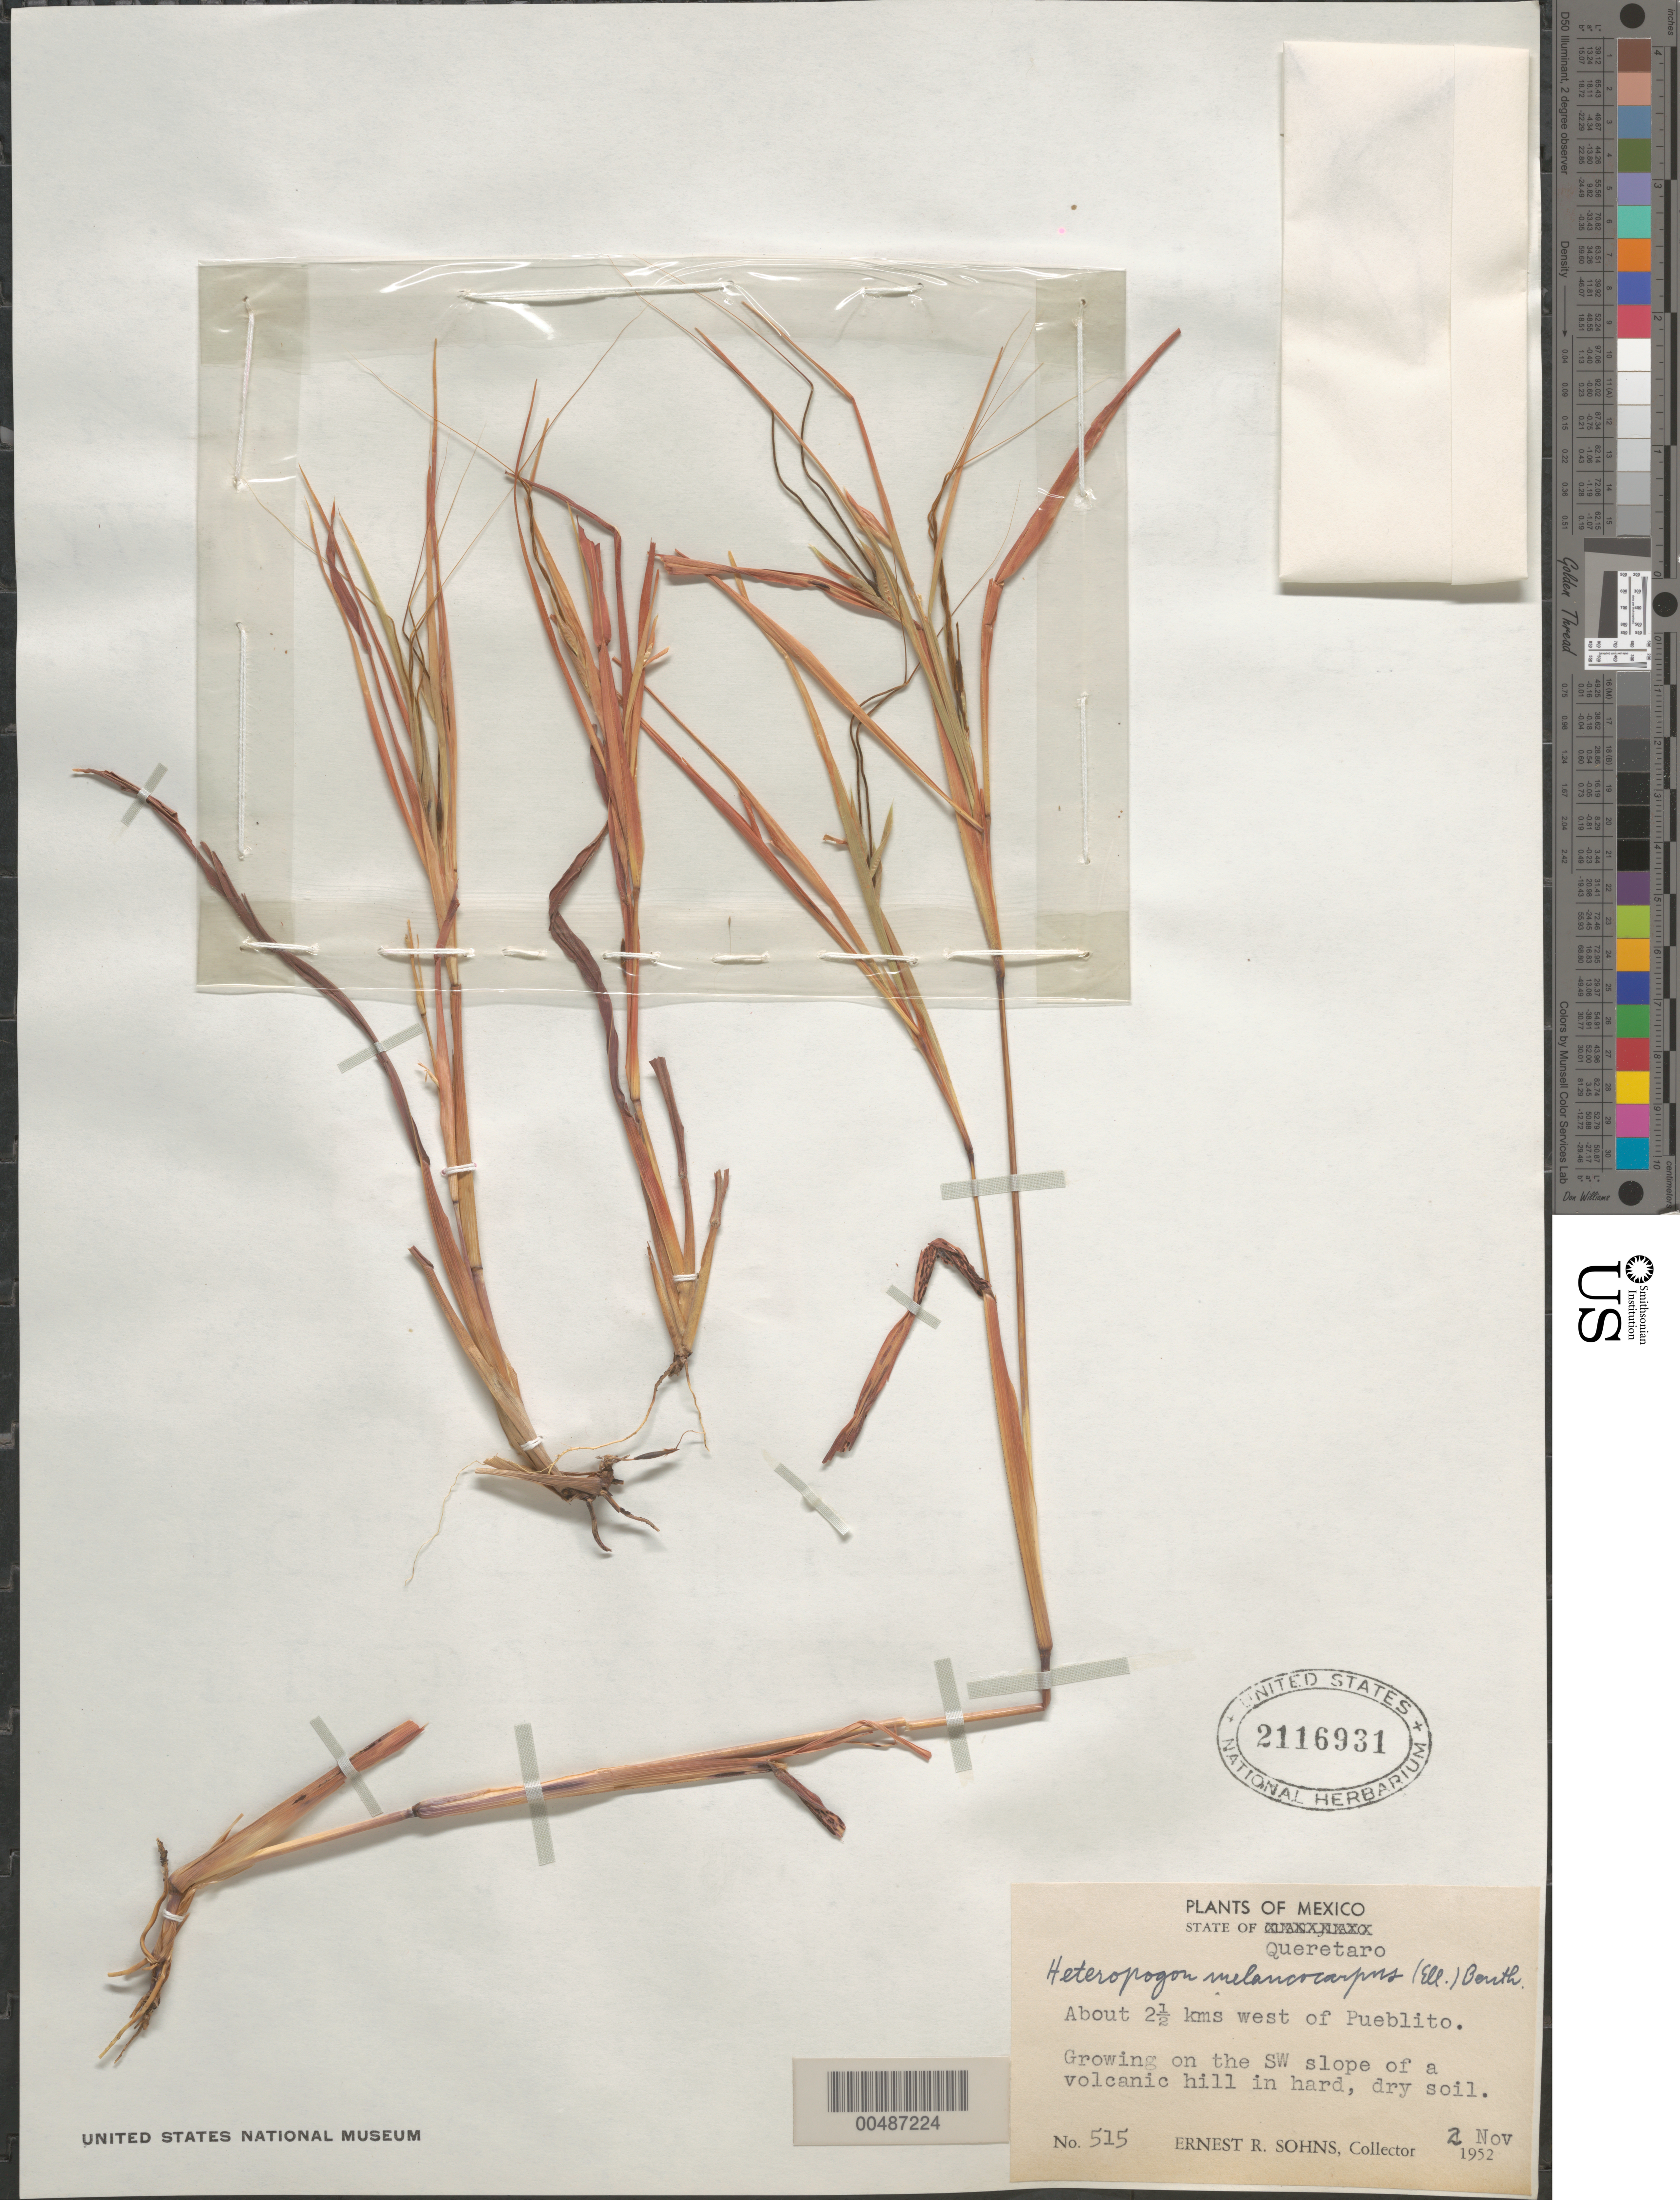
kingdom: Plantae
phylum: Tracheophyta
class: Liliopsida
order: Poales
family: Poaceae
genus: Heteropogon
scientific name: Heteropogon melanocarpus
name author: (Elliott) Benth.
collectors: E. R. Sohns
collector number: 515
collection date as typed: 2 Nov 1952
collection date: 1952-11-02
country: Mexico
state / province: Querétaro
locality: About 2.5 km W of Pueblito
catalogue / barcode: US 2116931